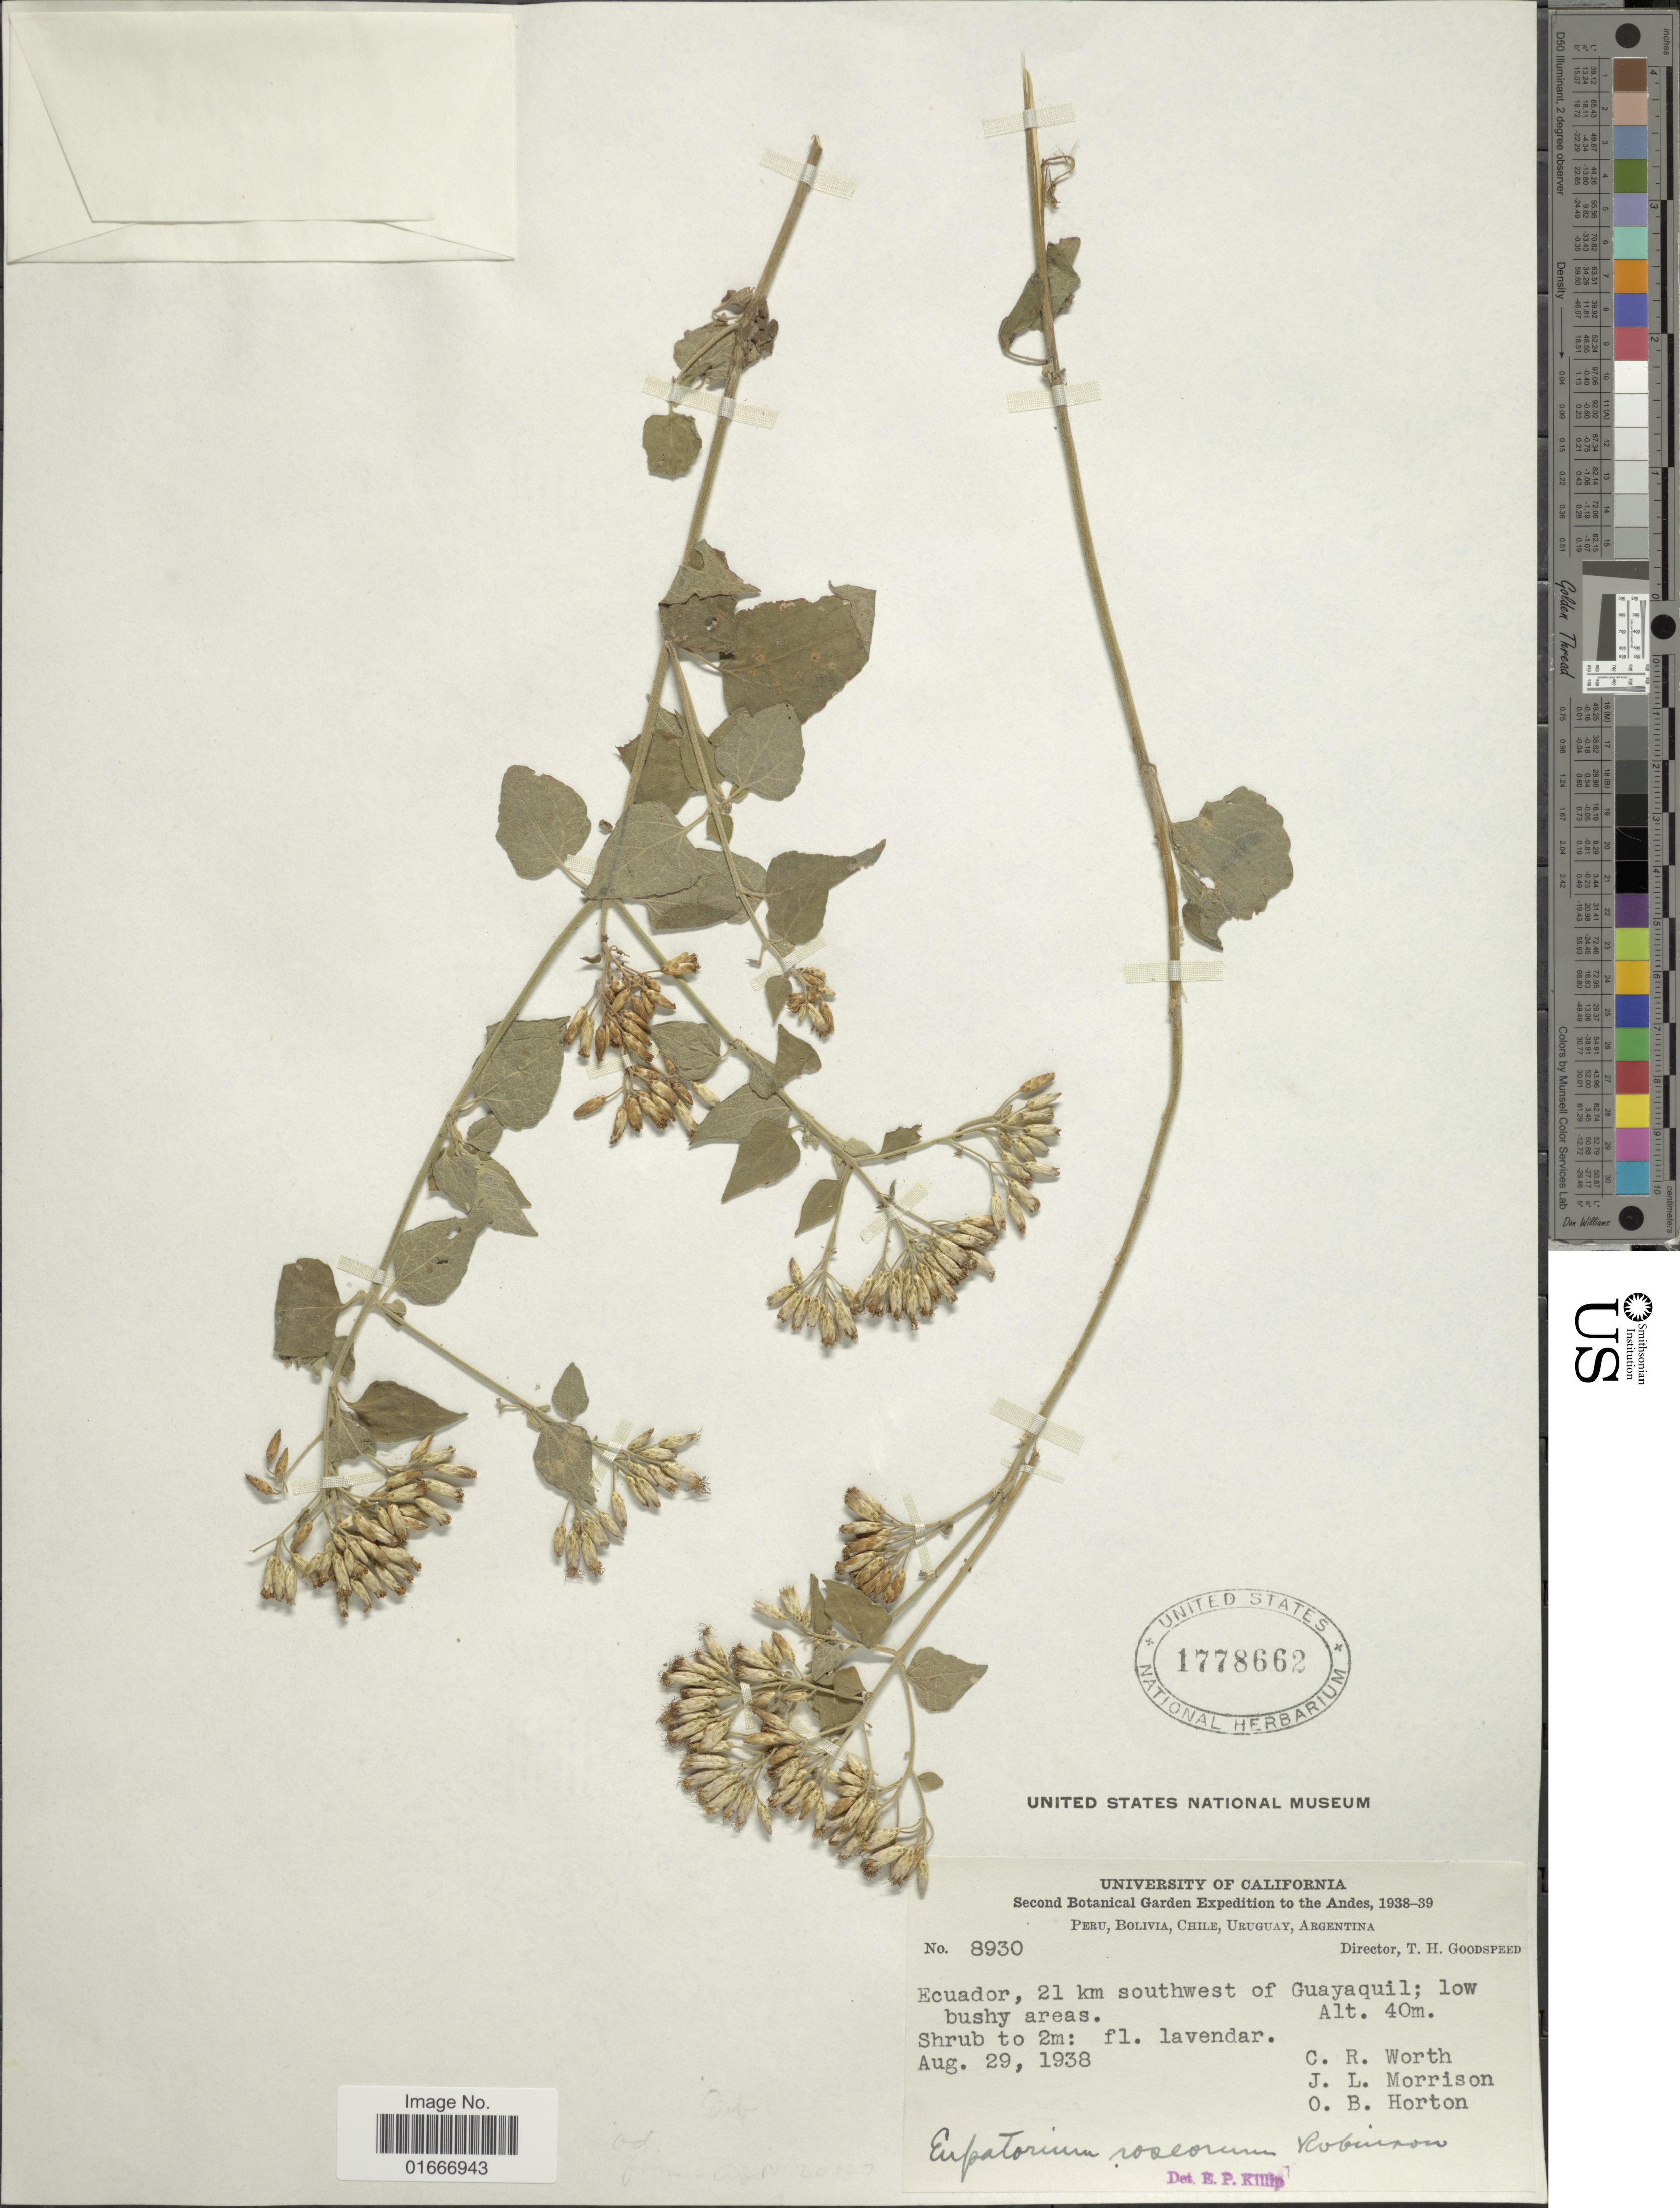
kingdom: Plantae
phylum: Tracheophyta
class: Magnoliopsida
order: Asterales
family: Asteraceae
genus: Chromolaena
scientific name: Chromolaena roseorum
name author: (B.L. Rob.) R.M. King & H. Rob.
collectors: C. R. Worth, J. L. Morrison & O. B. Horton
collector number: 8930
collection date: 1938-08-29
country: Ecuador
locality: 21 km southwest of Guayaquil;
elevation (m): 40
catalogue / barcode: US 1778662